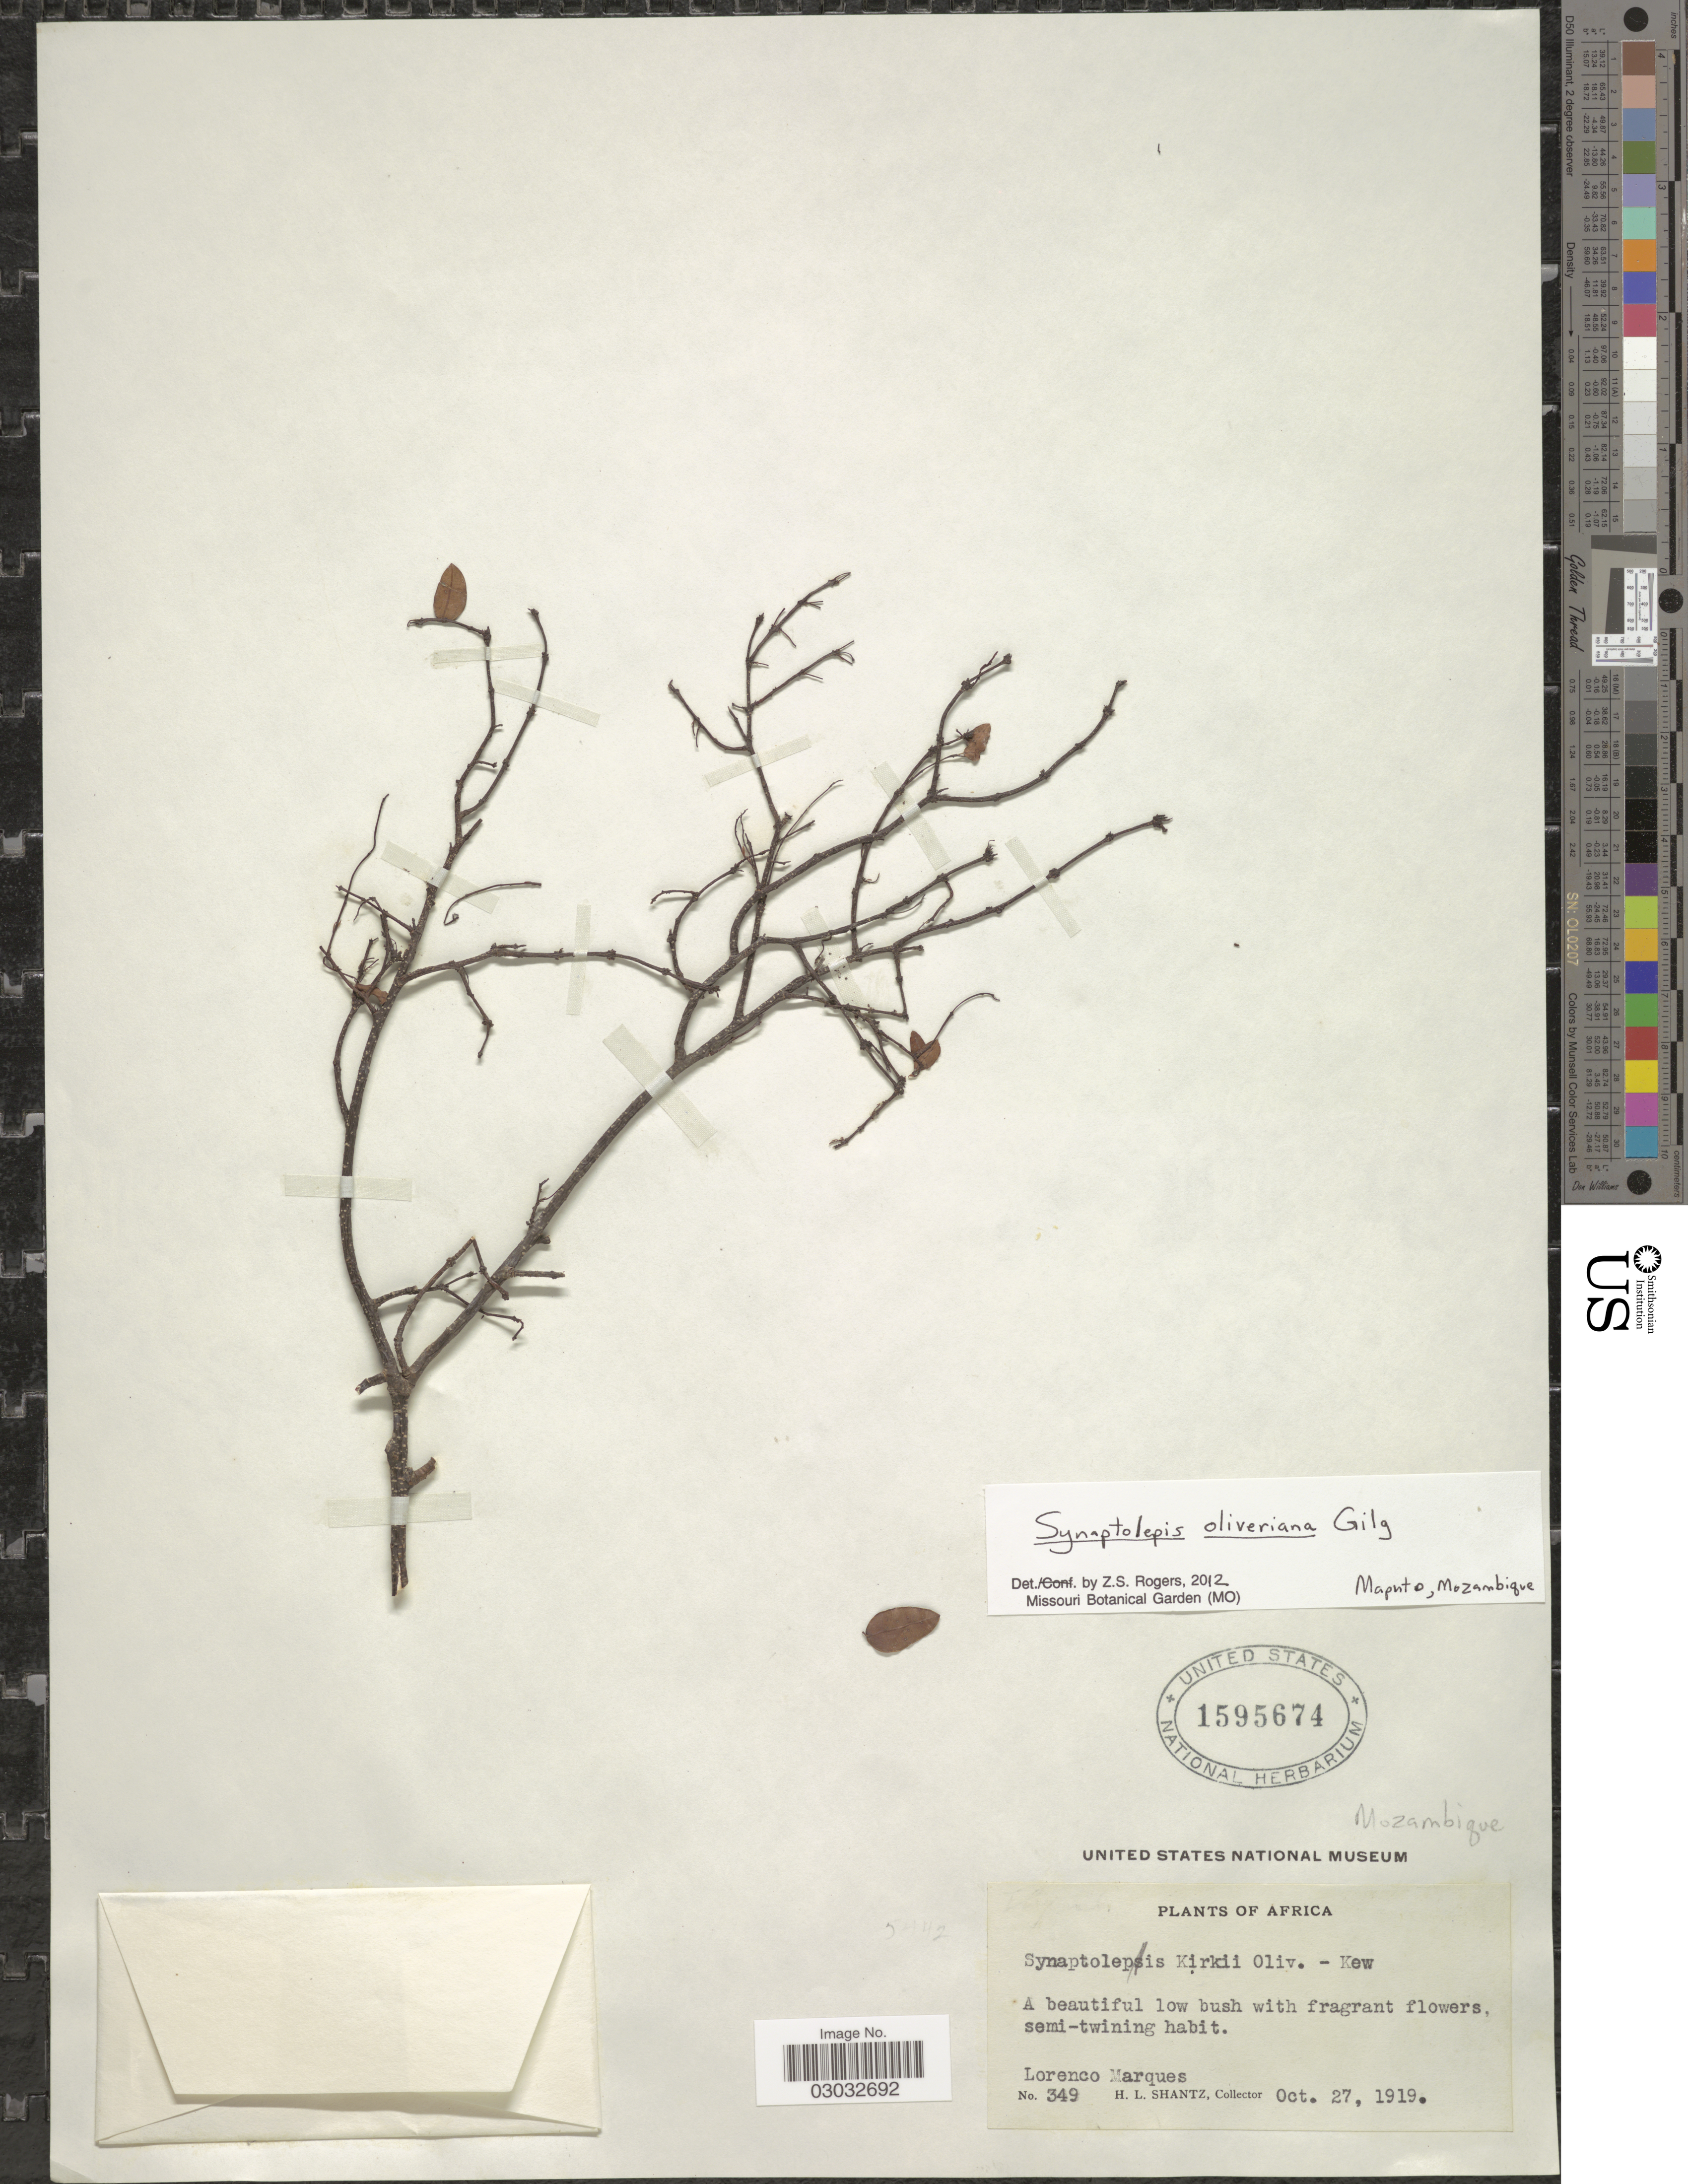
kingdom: Plantae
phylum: Tracheophyta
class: Magnoliopsida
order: Malvales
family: Thymelaeaceae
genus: Synaptolepis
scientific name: Synaptolepis oliveriana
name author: Gilg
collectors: H. Shantz & L. Marques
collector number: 349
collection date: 1919-10-27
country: Mozambique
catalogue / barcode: US 1595674